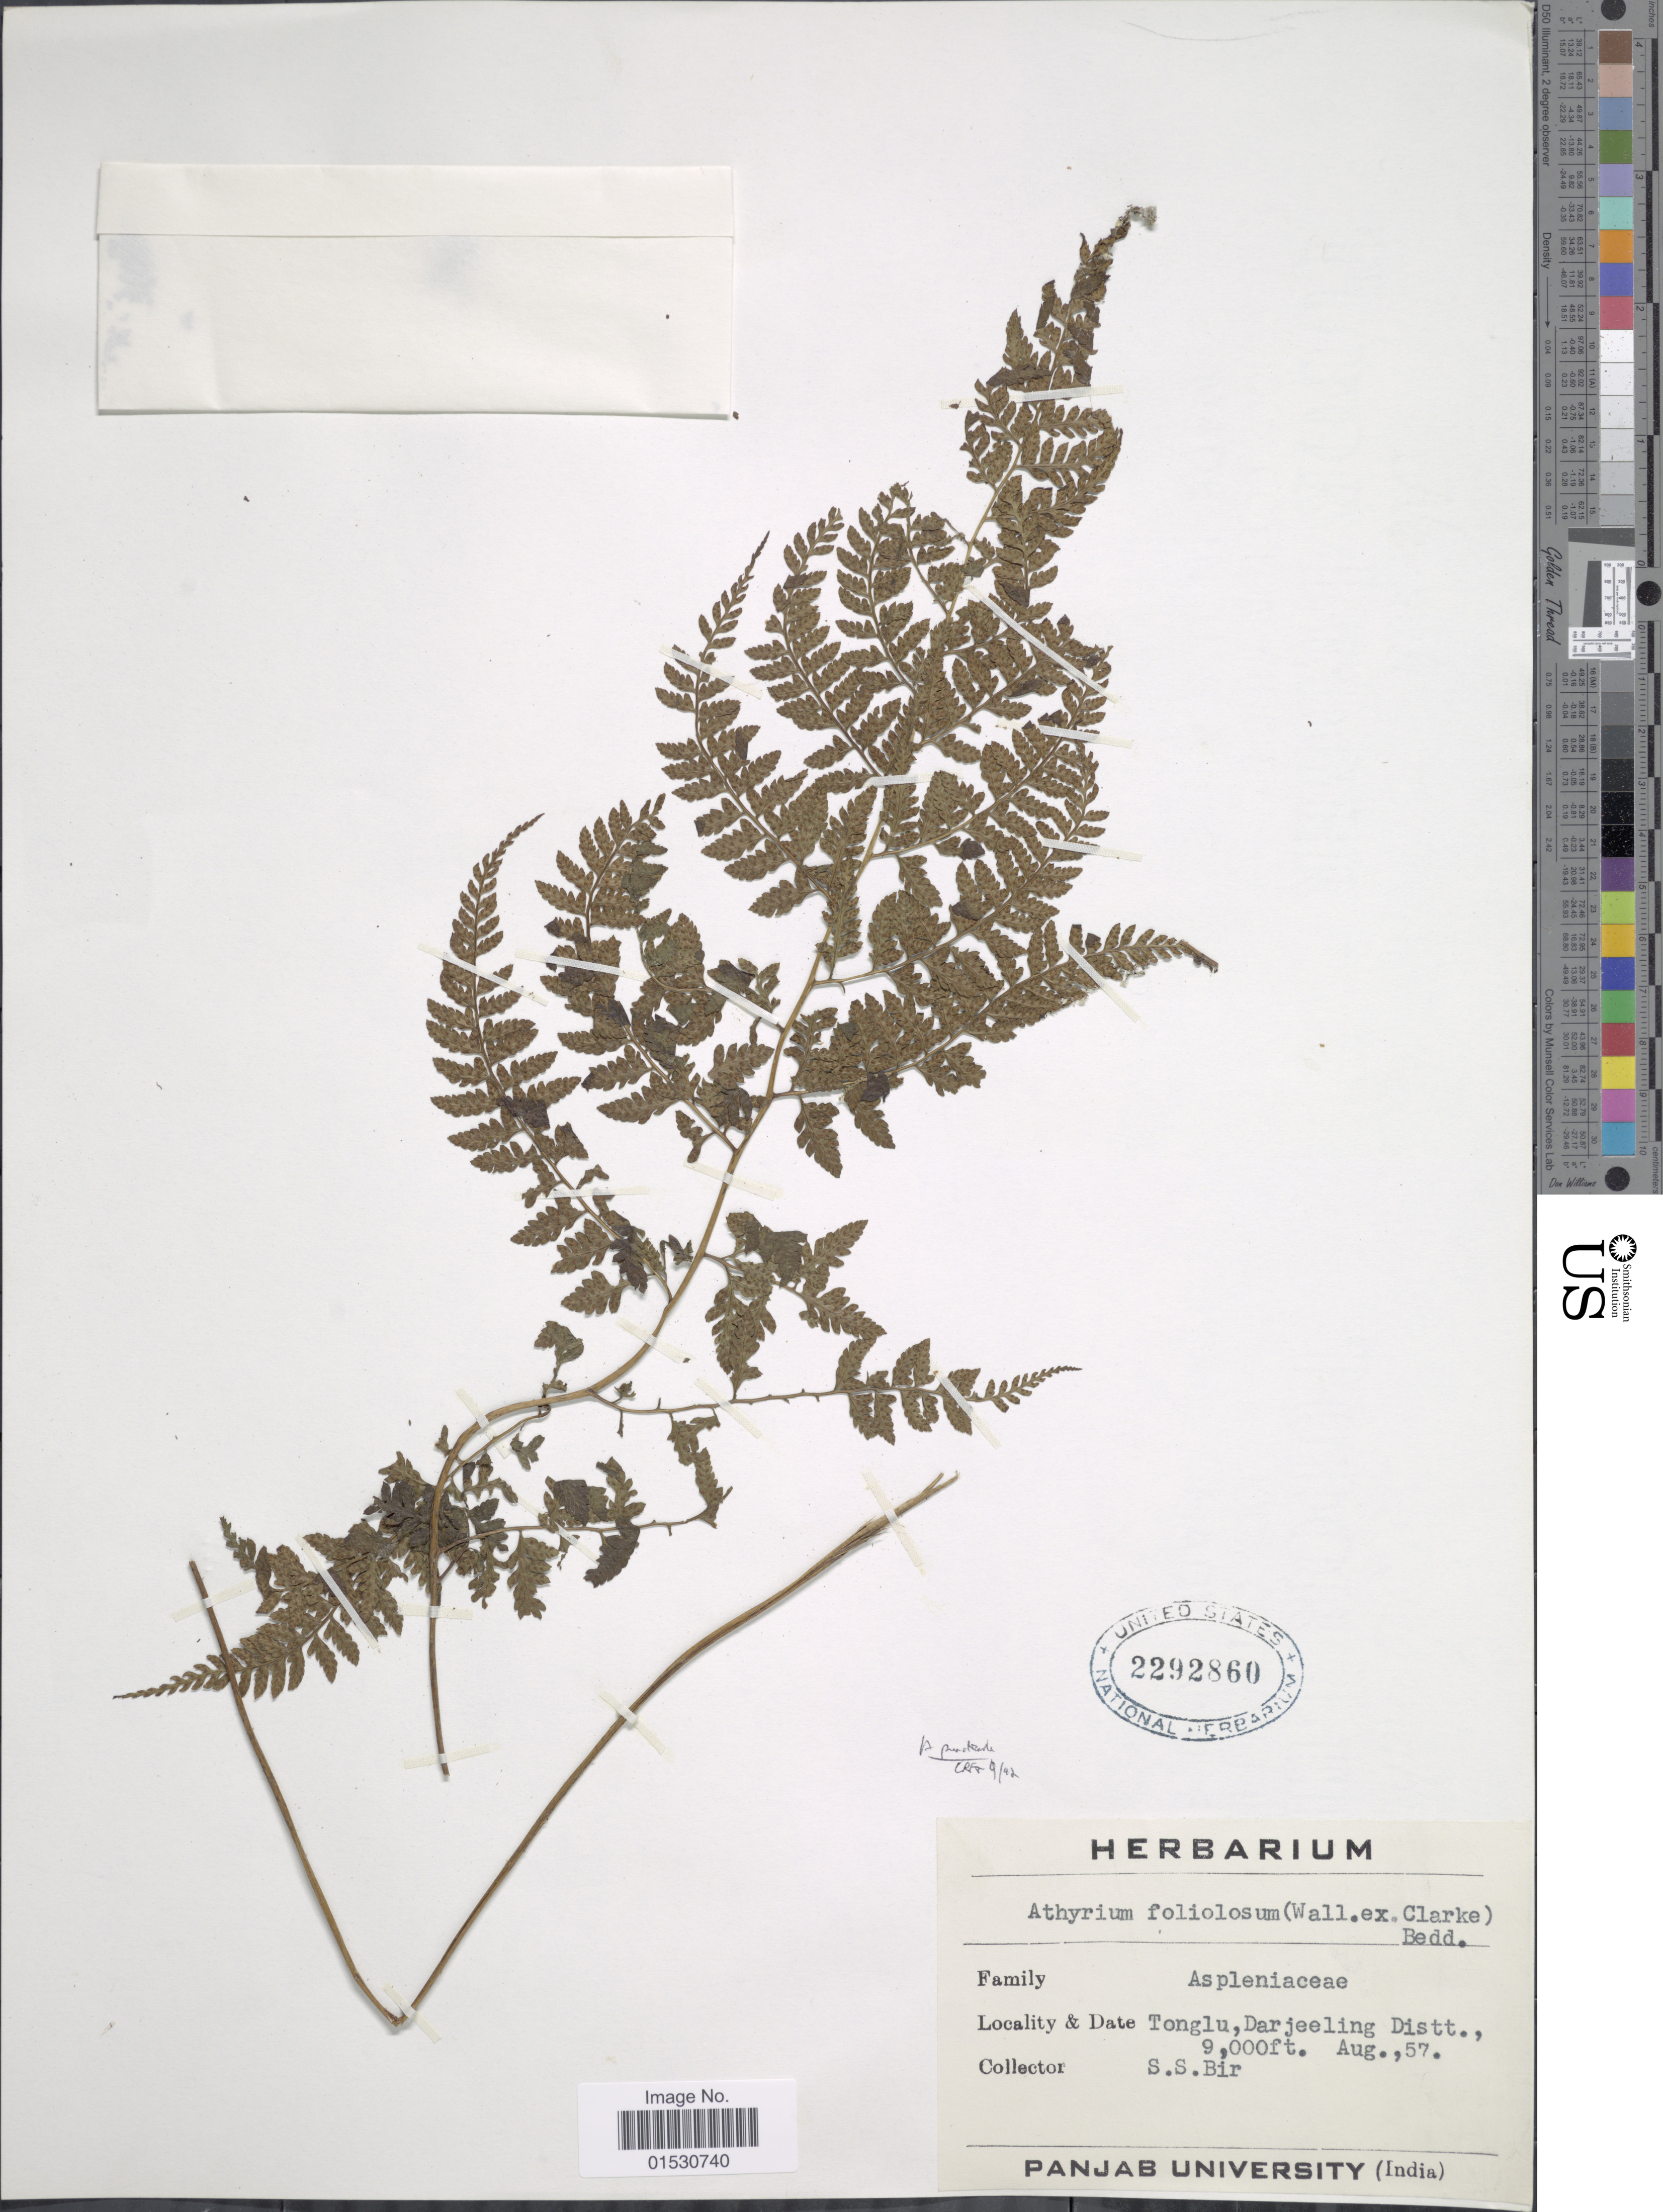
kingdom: Plantae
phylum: Tracheophyta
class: Polypodiopsida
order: Polypodiales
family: Athyriaceae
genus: Athyrium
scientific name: Athyrium foliolosum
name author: (Wall.) T. Moore ex Sm.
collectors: S. S. Bir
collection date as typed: Transcribed d/m/y: /8/57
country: India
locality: Tonglu, Darjeeling Dist.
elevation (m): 2743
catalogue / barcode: US 2292860